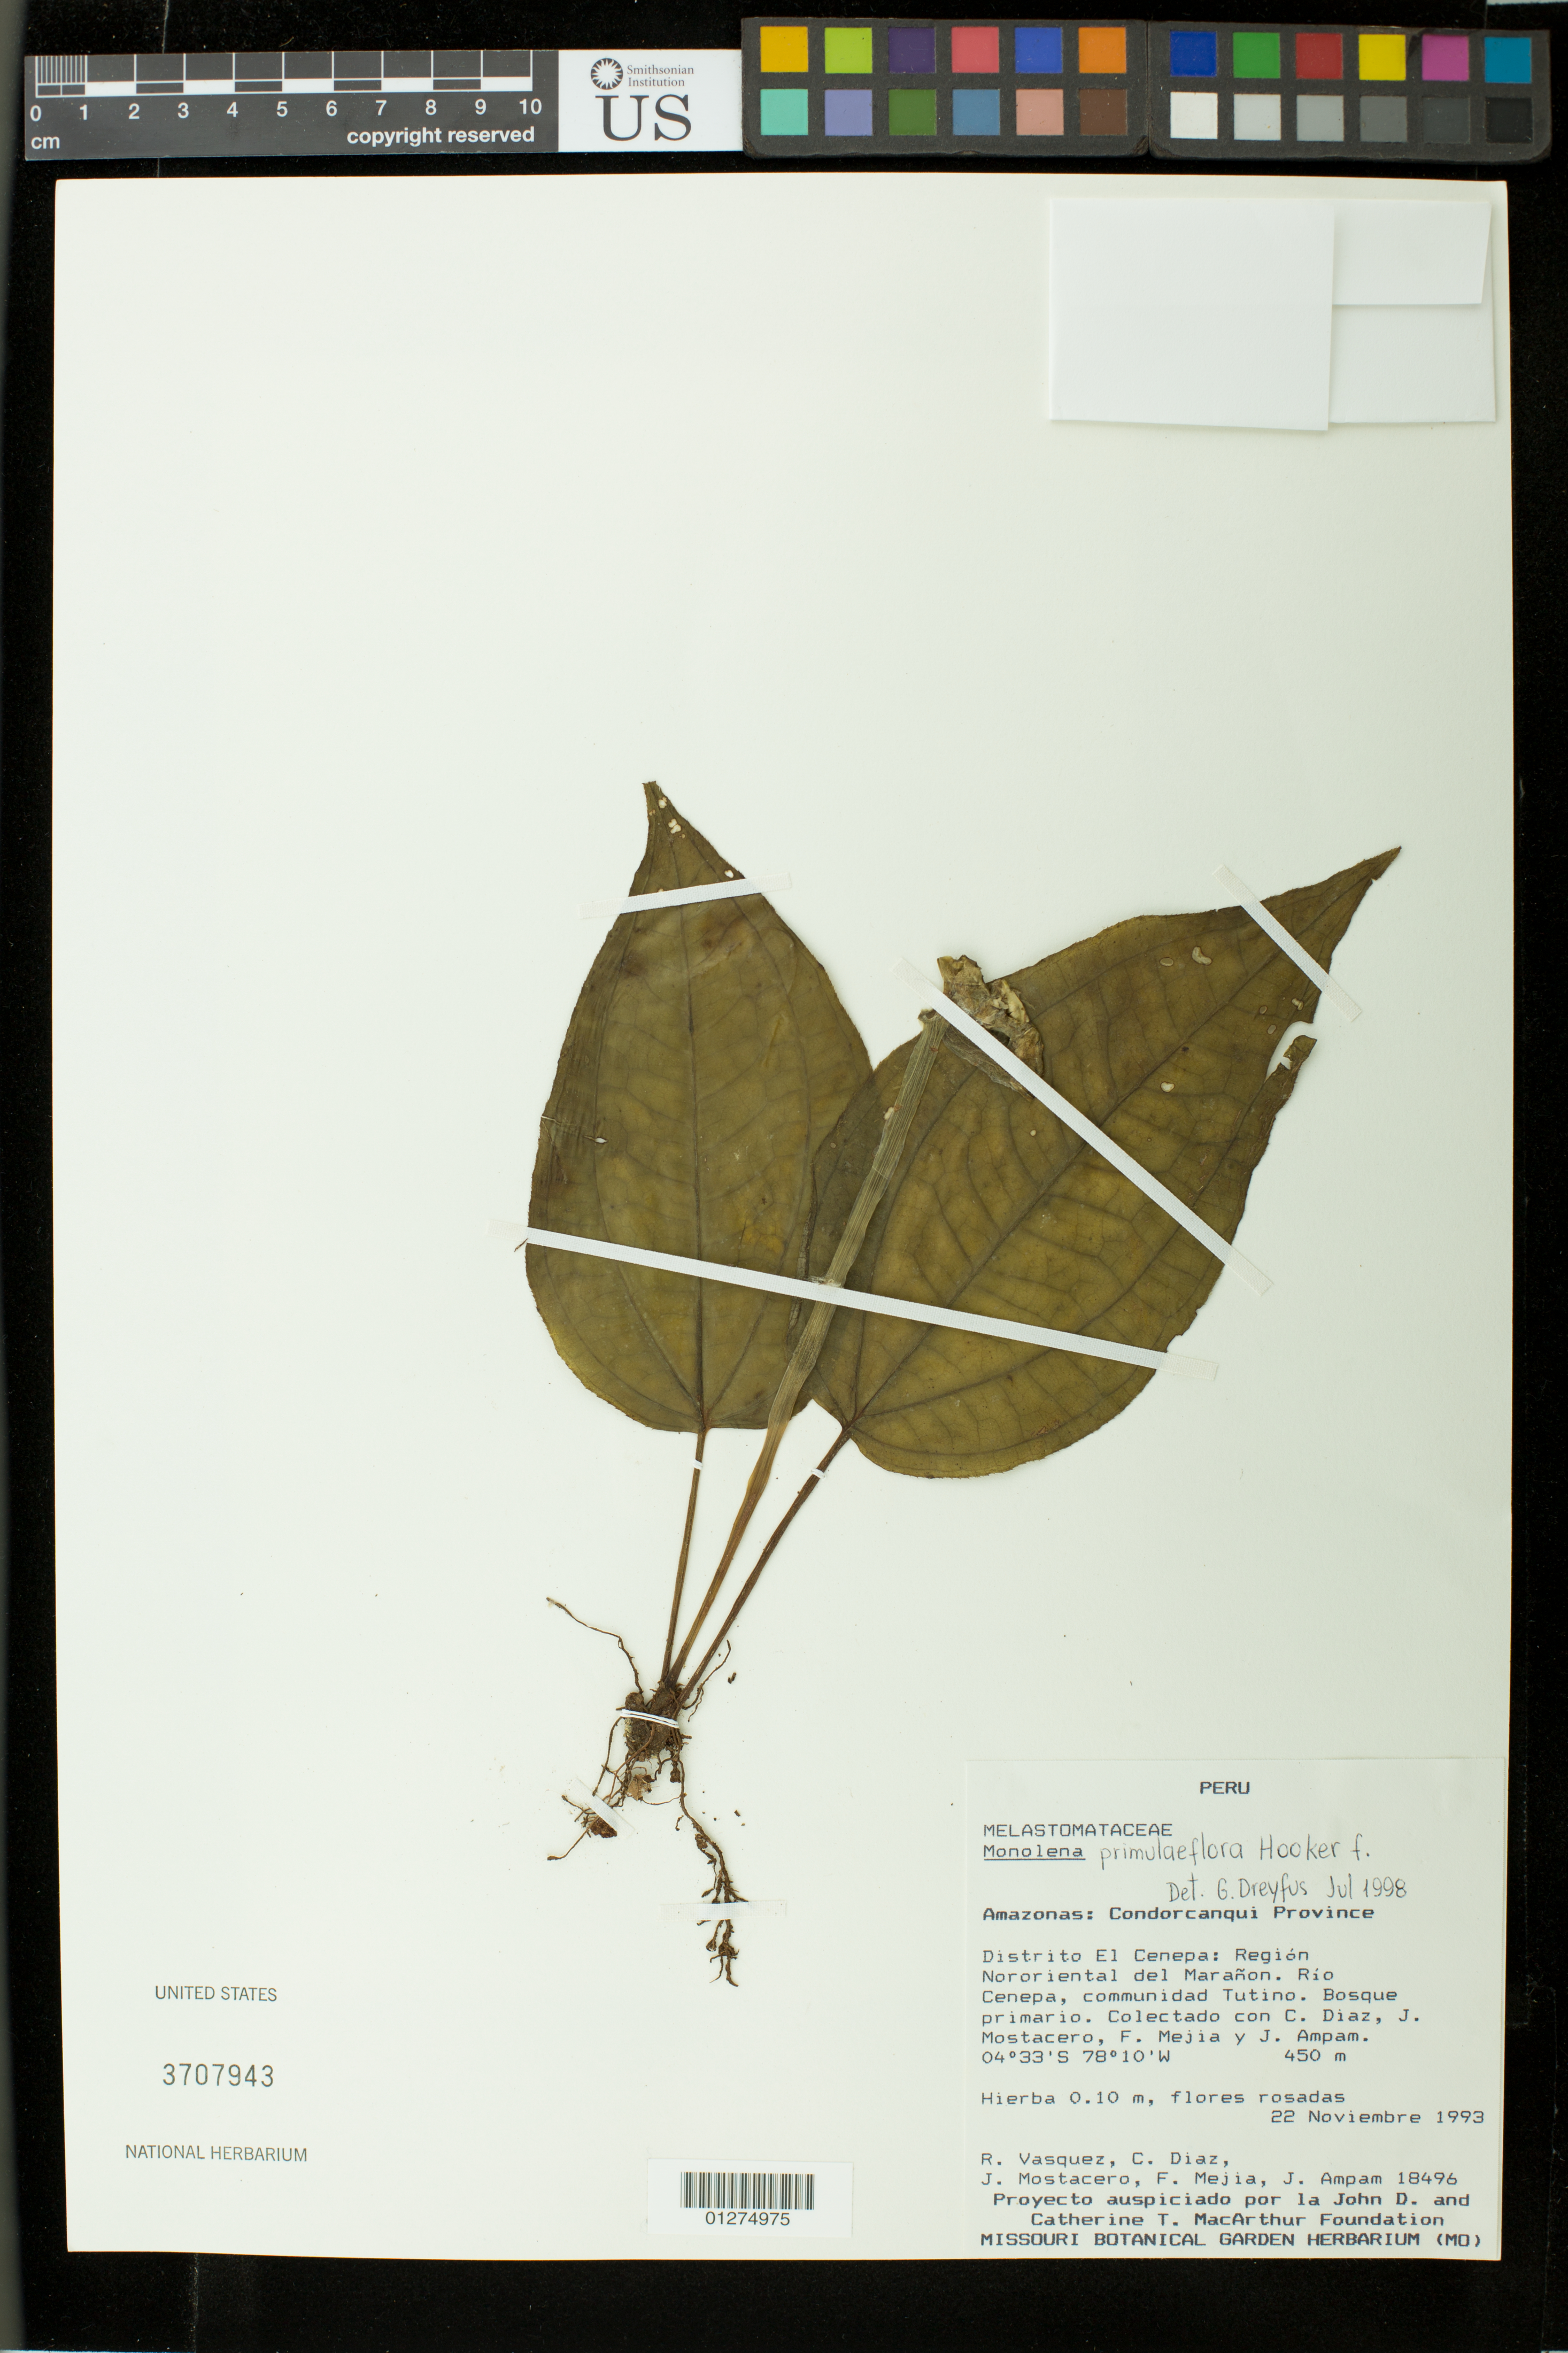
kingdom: Plantae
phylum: Tracheophyta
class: Magnoliopsida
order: Myrtales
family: Melastomataceae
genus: Monolena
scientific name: Monolena primulaeflora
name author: Hook. f.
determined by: Dreyfus, G.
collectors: R. Vásquez, C. Díaz, J. Mostacero, F. Mejia & J. Ampam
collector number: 18496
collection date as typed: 22 Nov 1993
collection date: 1993-11-22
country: Peru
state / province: Amazonas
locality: Prov. Condorcanqui, dtto. El Cenepa: región nororiental del Marañon, Río Cenepa, communidad Tutino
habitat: bosque primario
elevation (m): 450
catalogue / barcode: US 3707943